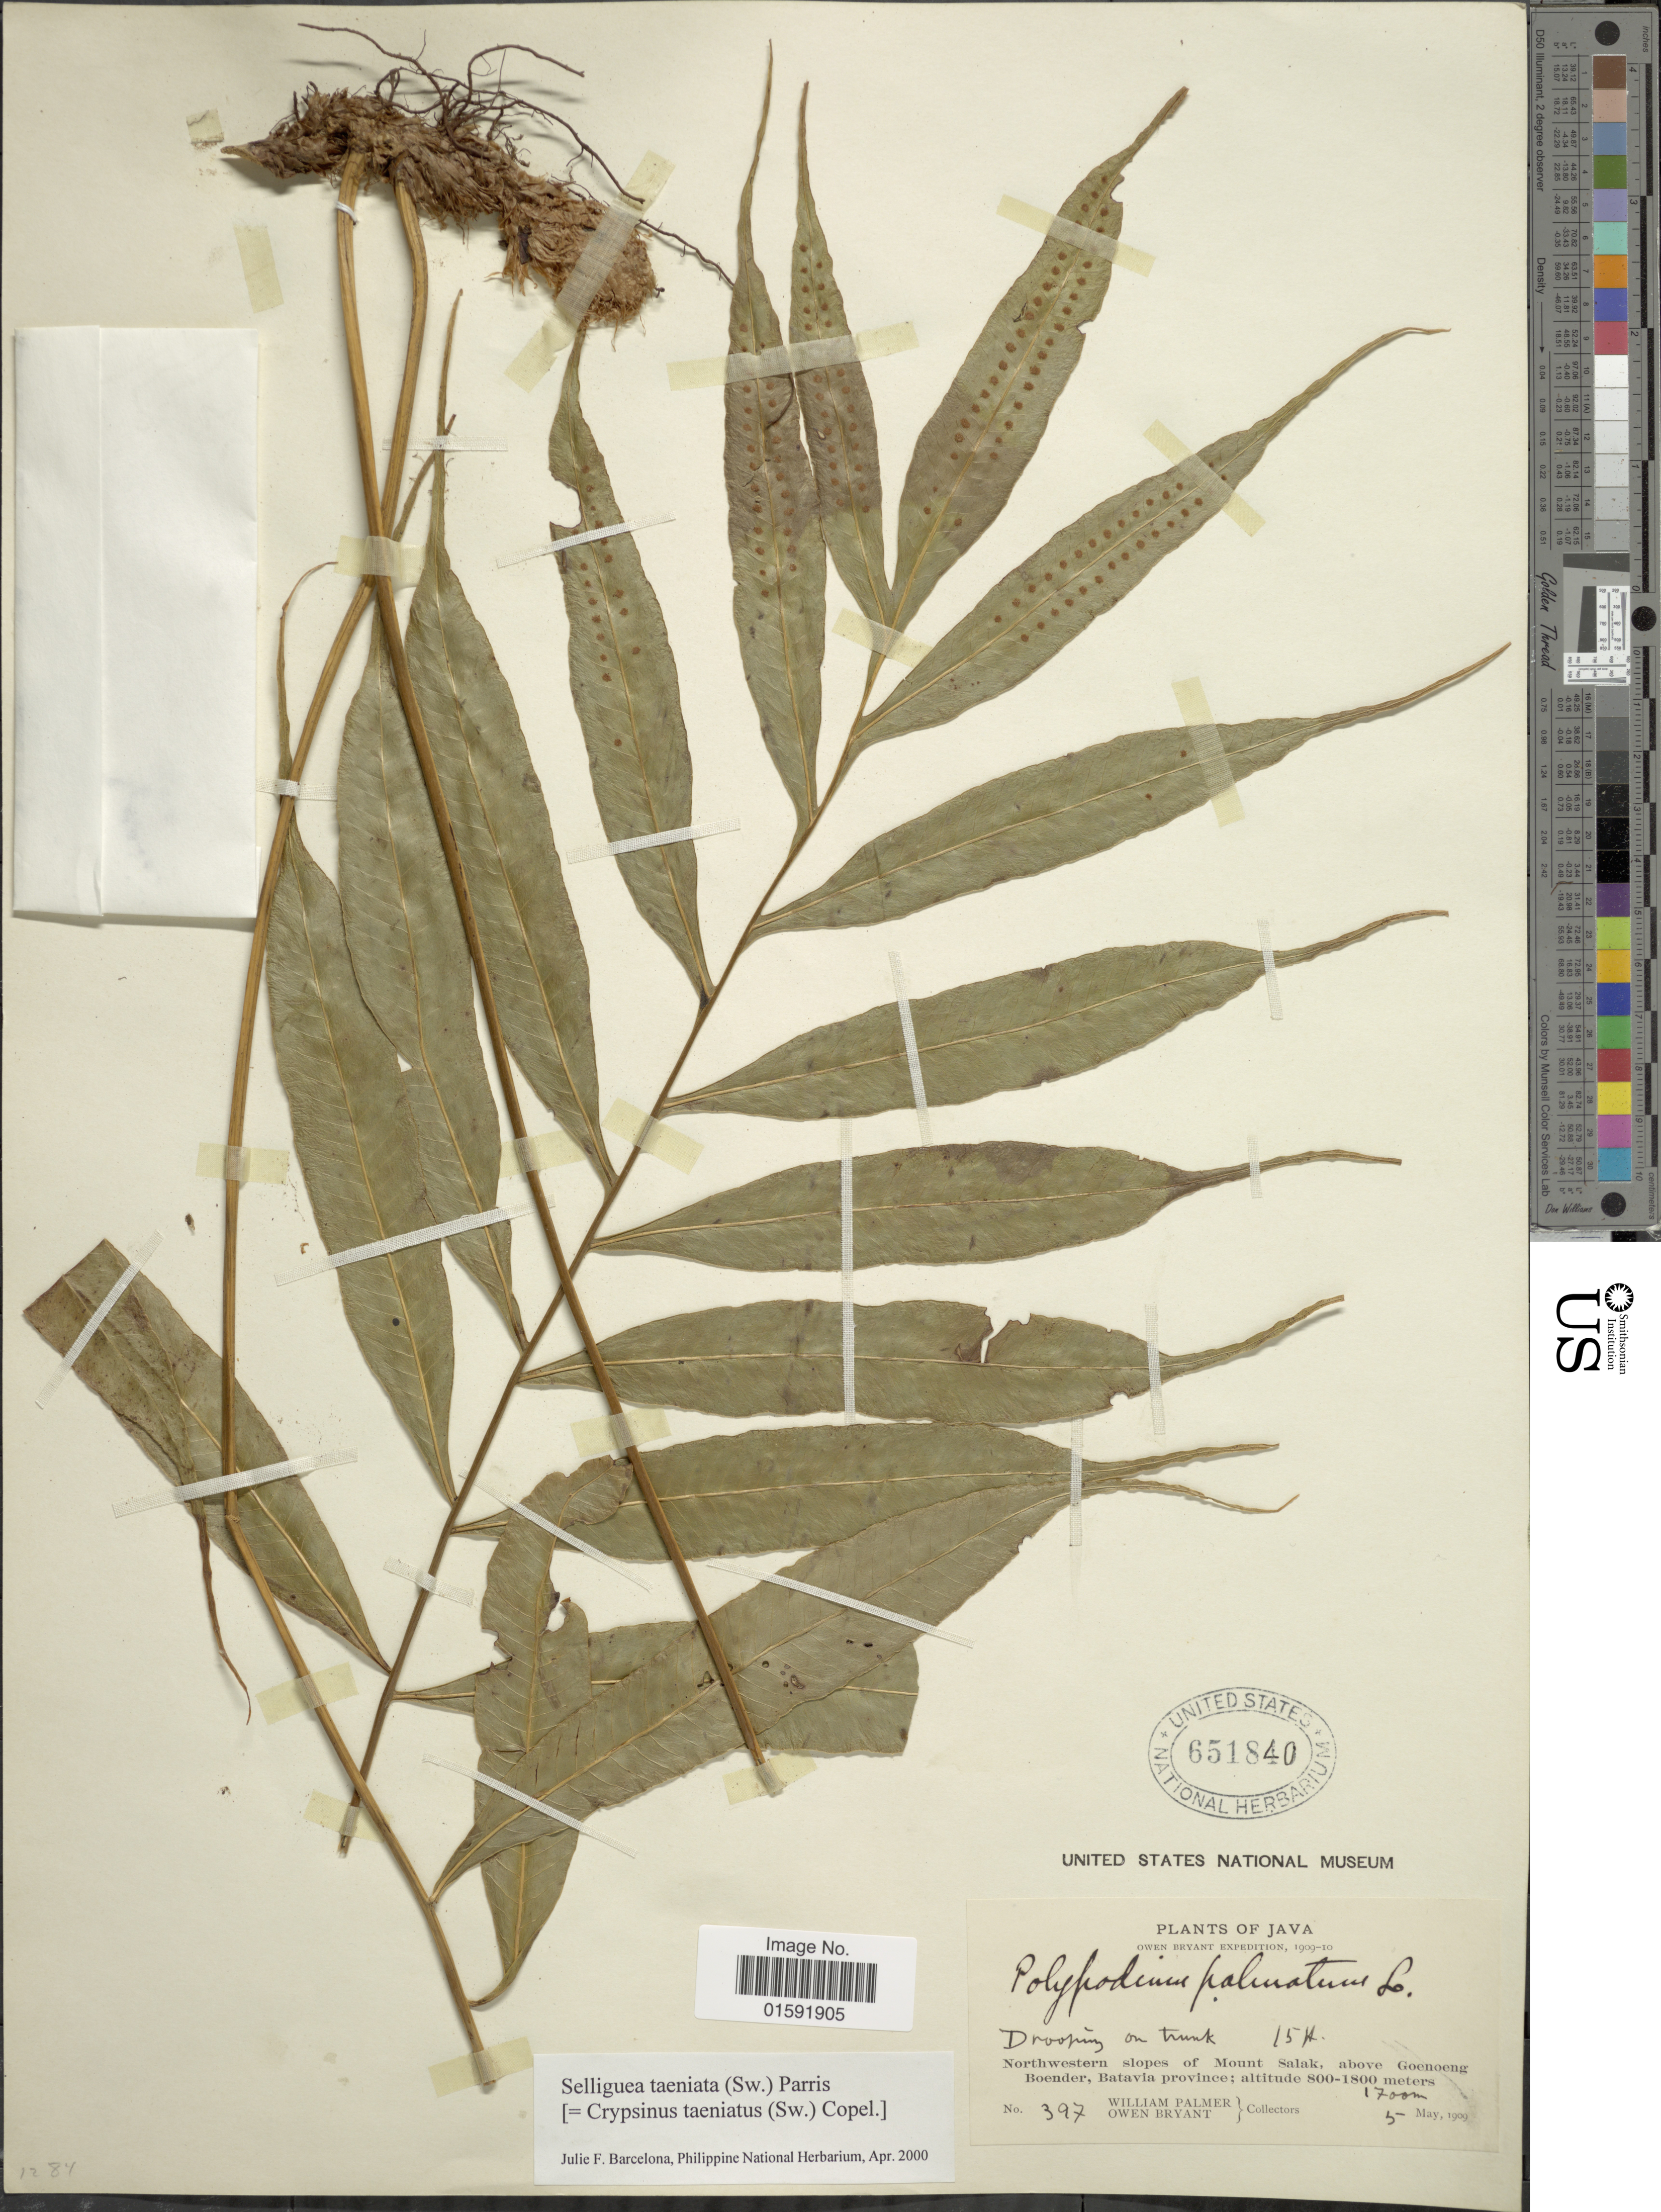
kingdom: Plantae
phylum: Tracheophyta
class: Polypodiopsida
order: Polypodiales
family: Polypodiaceae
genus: Selliguea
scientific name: Selliguea taeniata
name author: Parris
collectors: W. Palmer & O. Bryant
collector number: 397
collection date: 1909-05-05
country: Indonesia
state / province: Java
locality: Northwestern slopes of Mount Salak, above Goenoeng Boender, Batavia Province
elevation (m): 1700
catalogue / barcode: US 651840